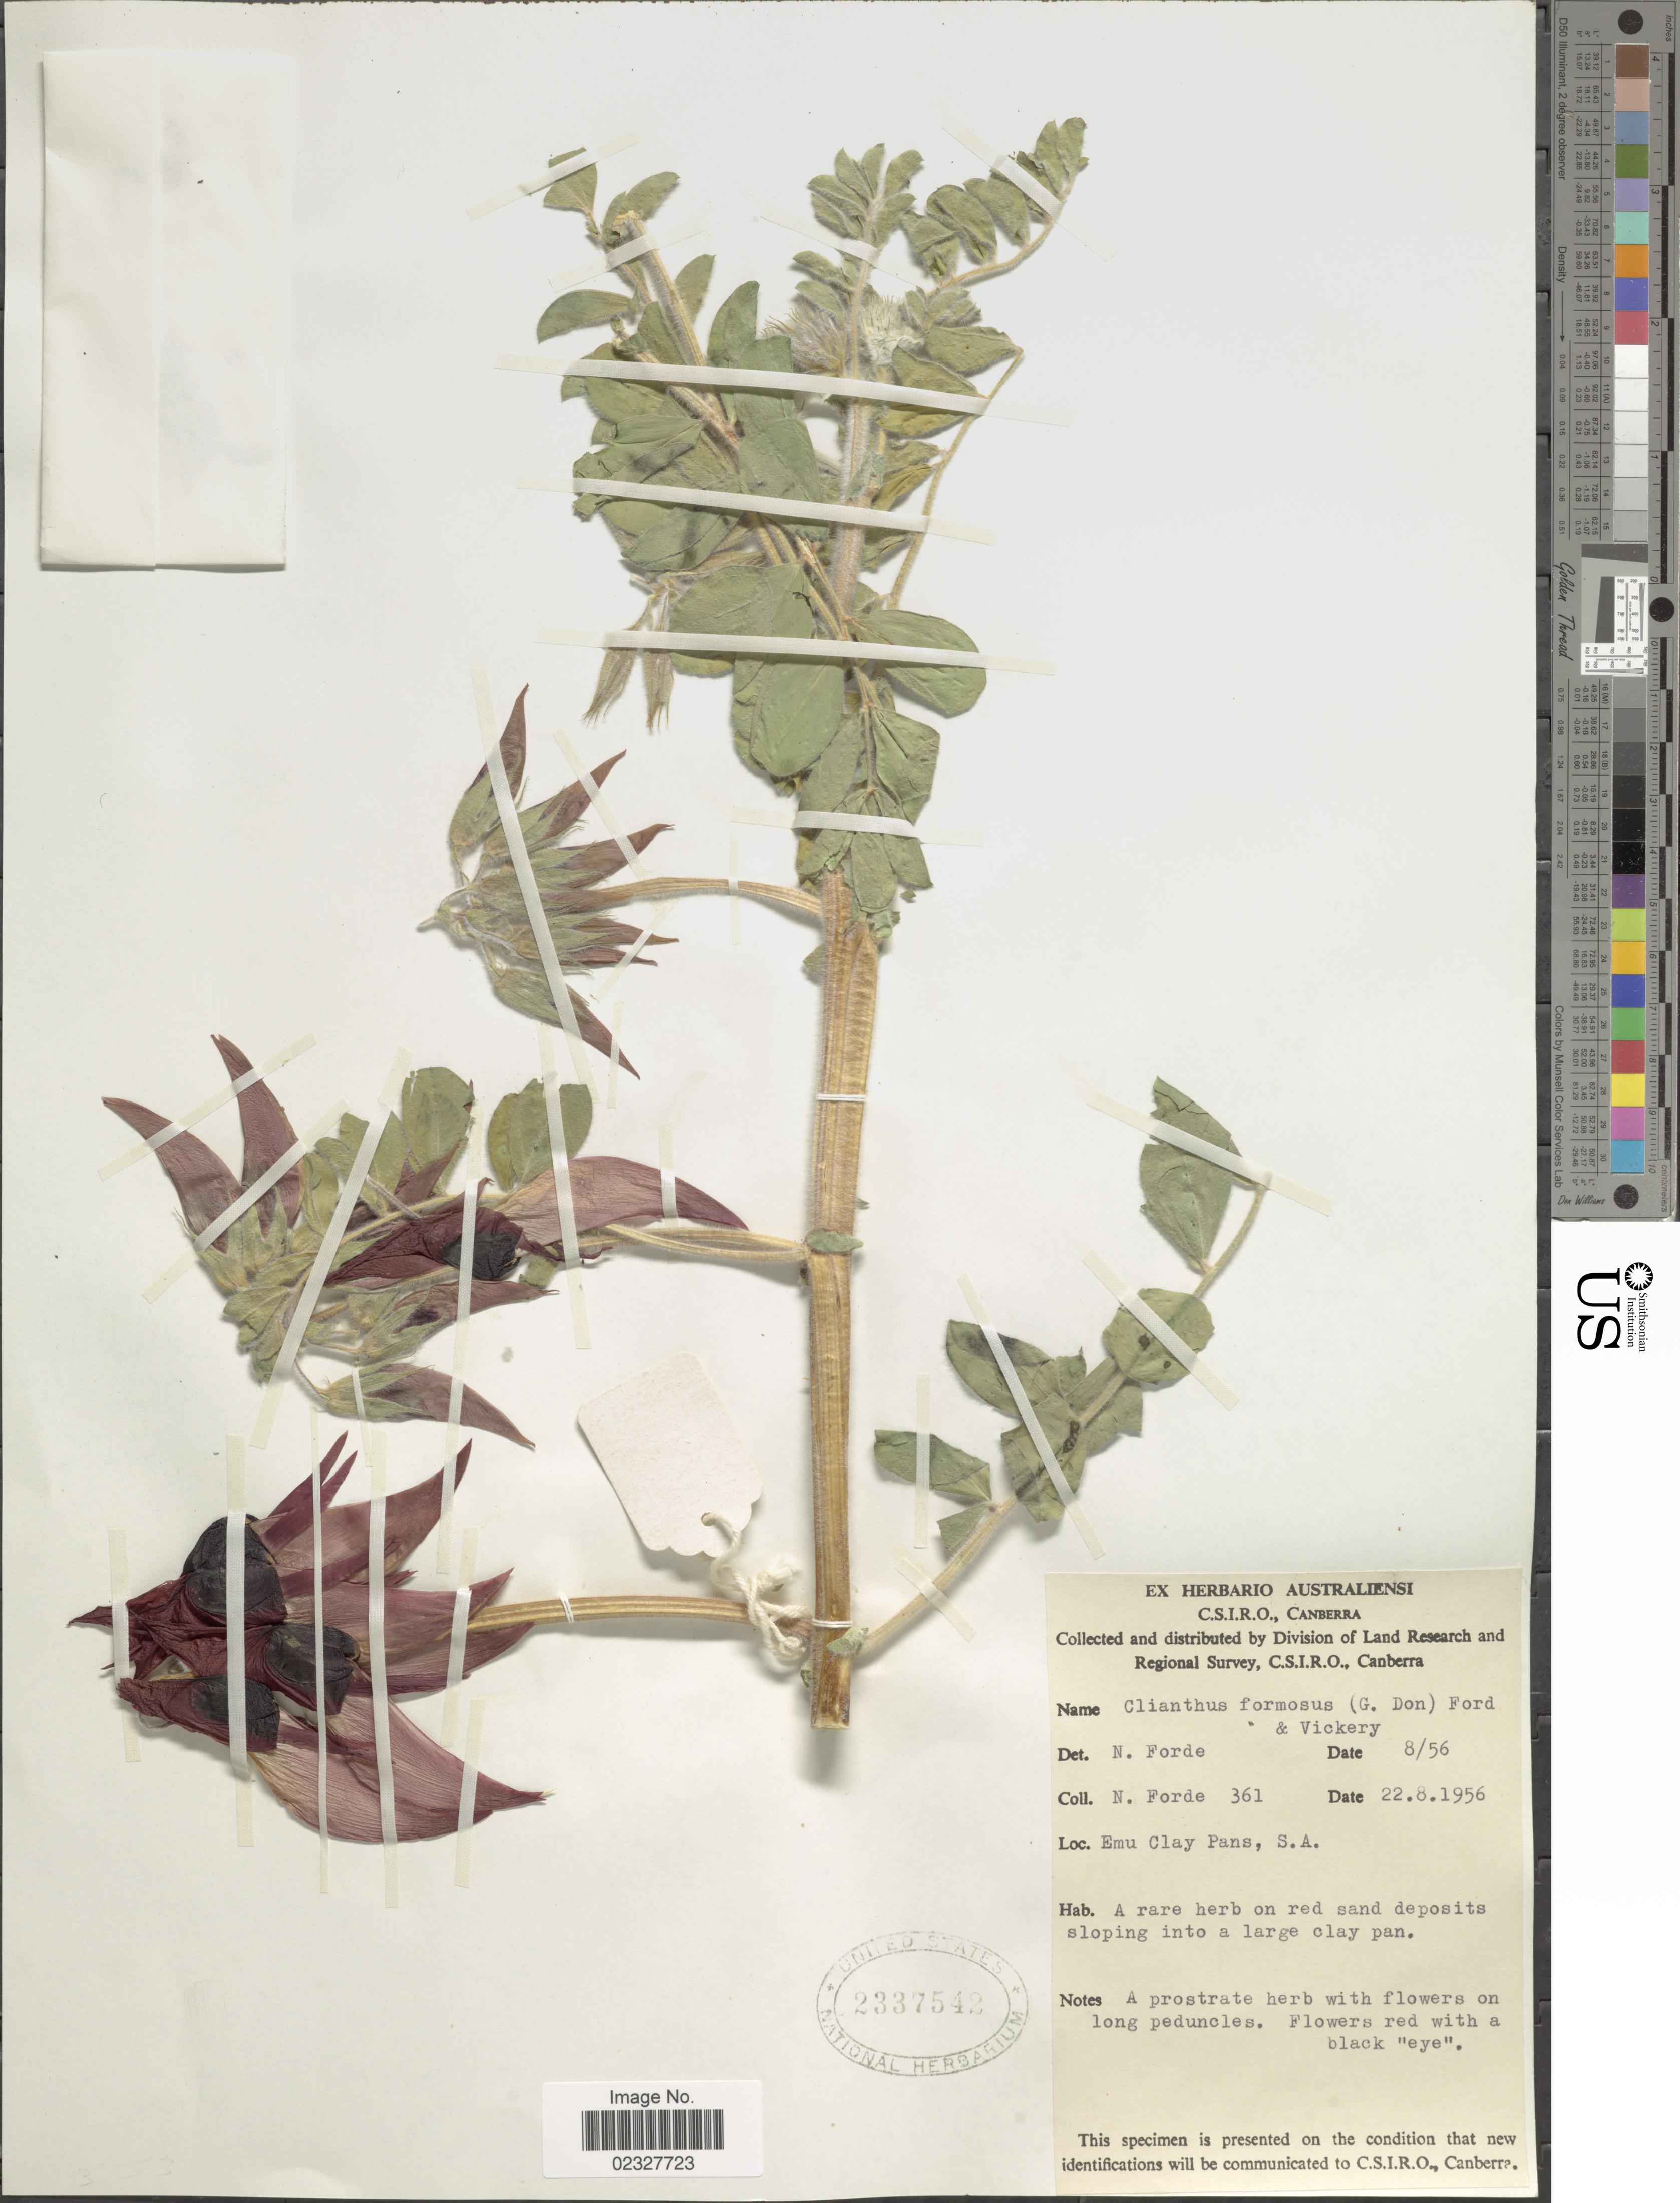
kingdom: Plantae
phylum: Tracheophyta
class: Magnoliopsida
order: Fabales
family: Fabaceae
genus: Clianthus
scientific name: Clianthus formosus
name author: (G. Don) Ford & Vickery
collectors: N. Forde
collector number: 361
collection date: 1956-08-22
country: Australia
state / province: South Australia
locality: Emu Clay Plains, S.A.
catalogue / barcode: US 23337542